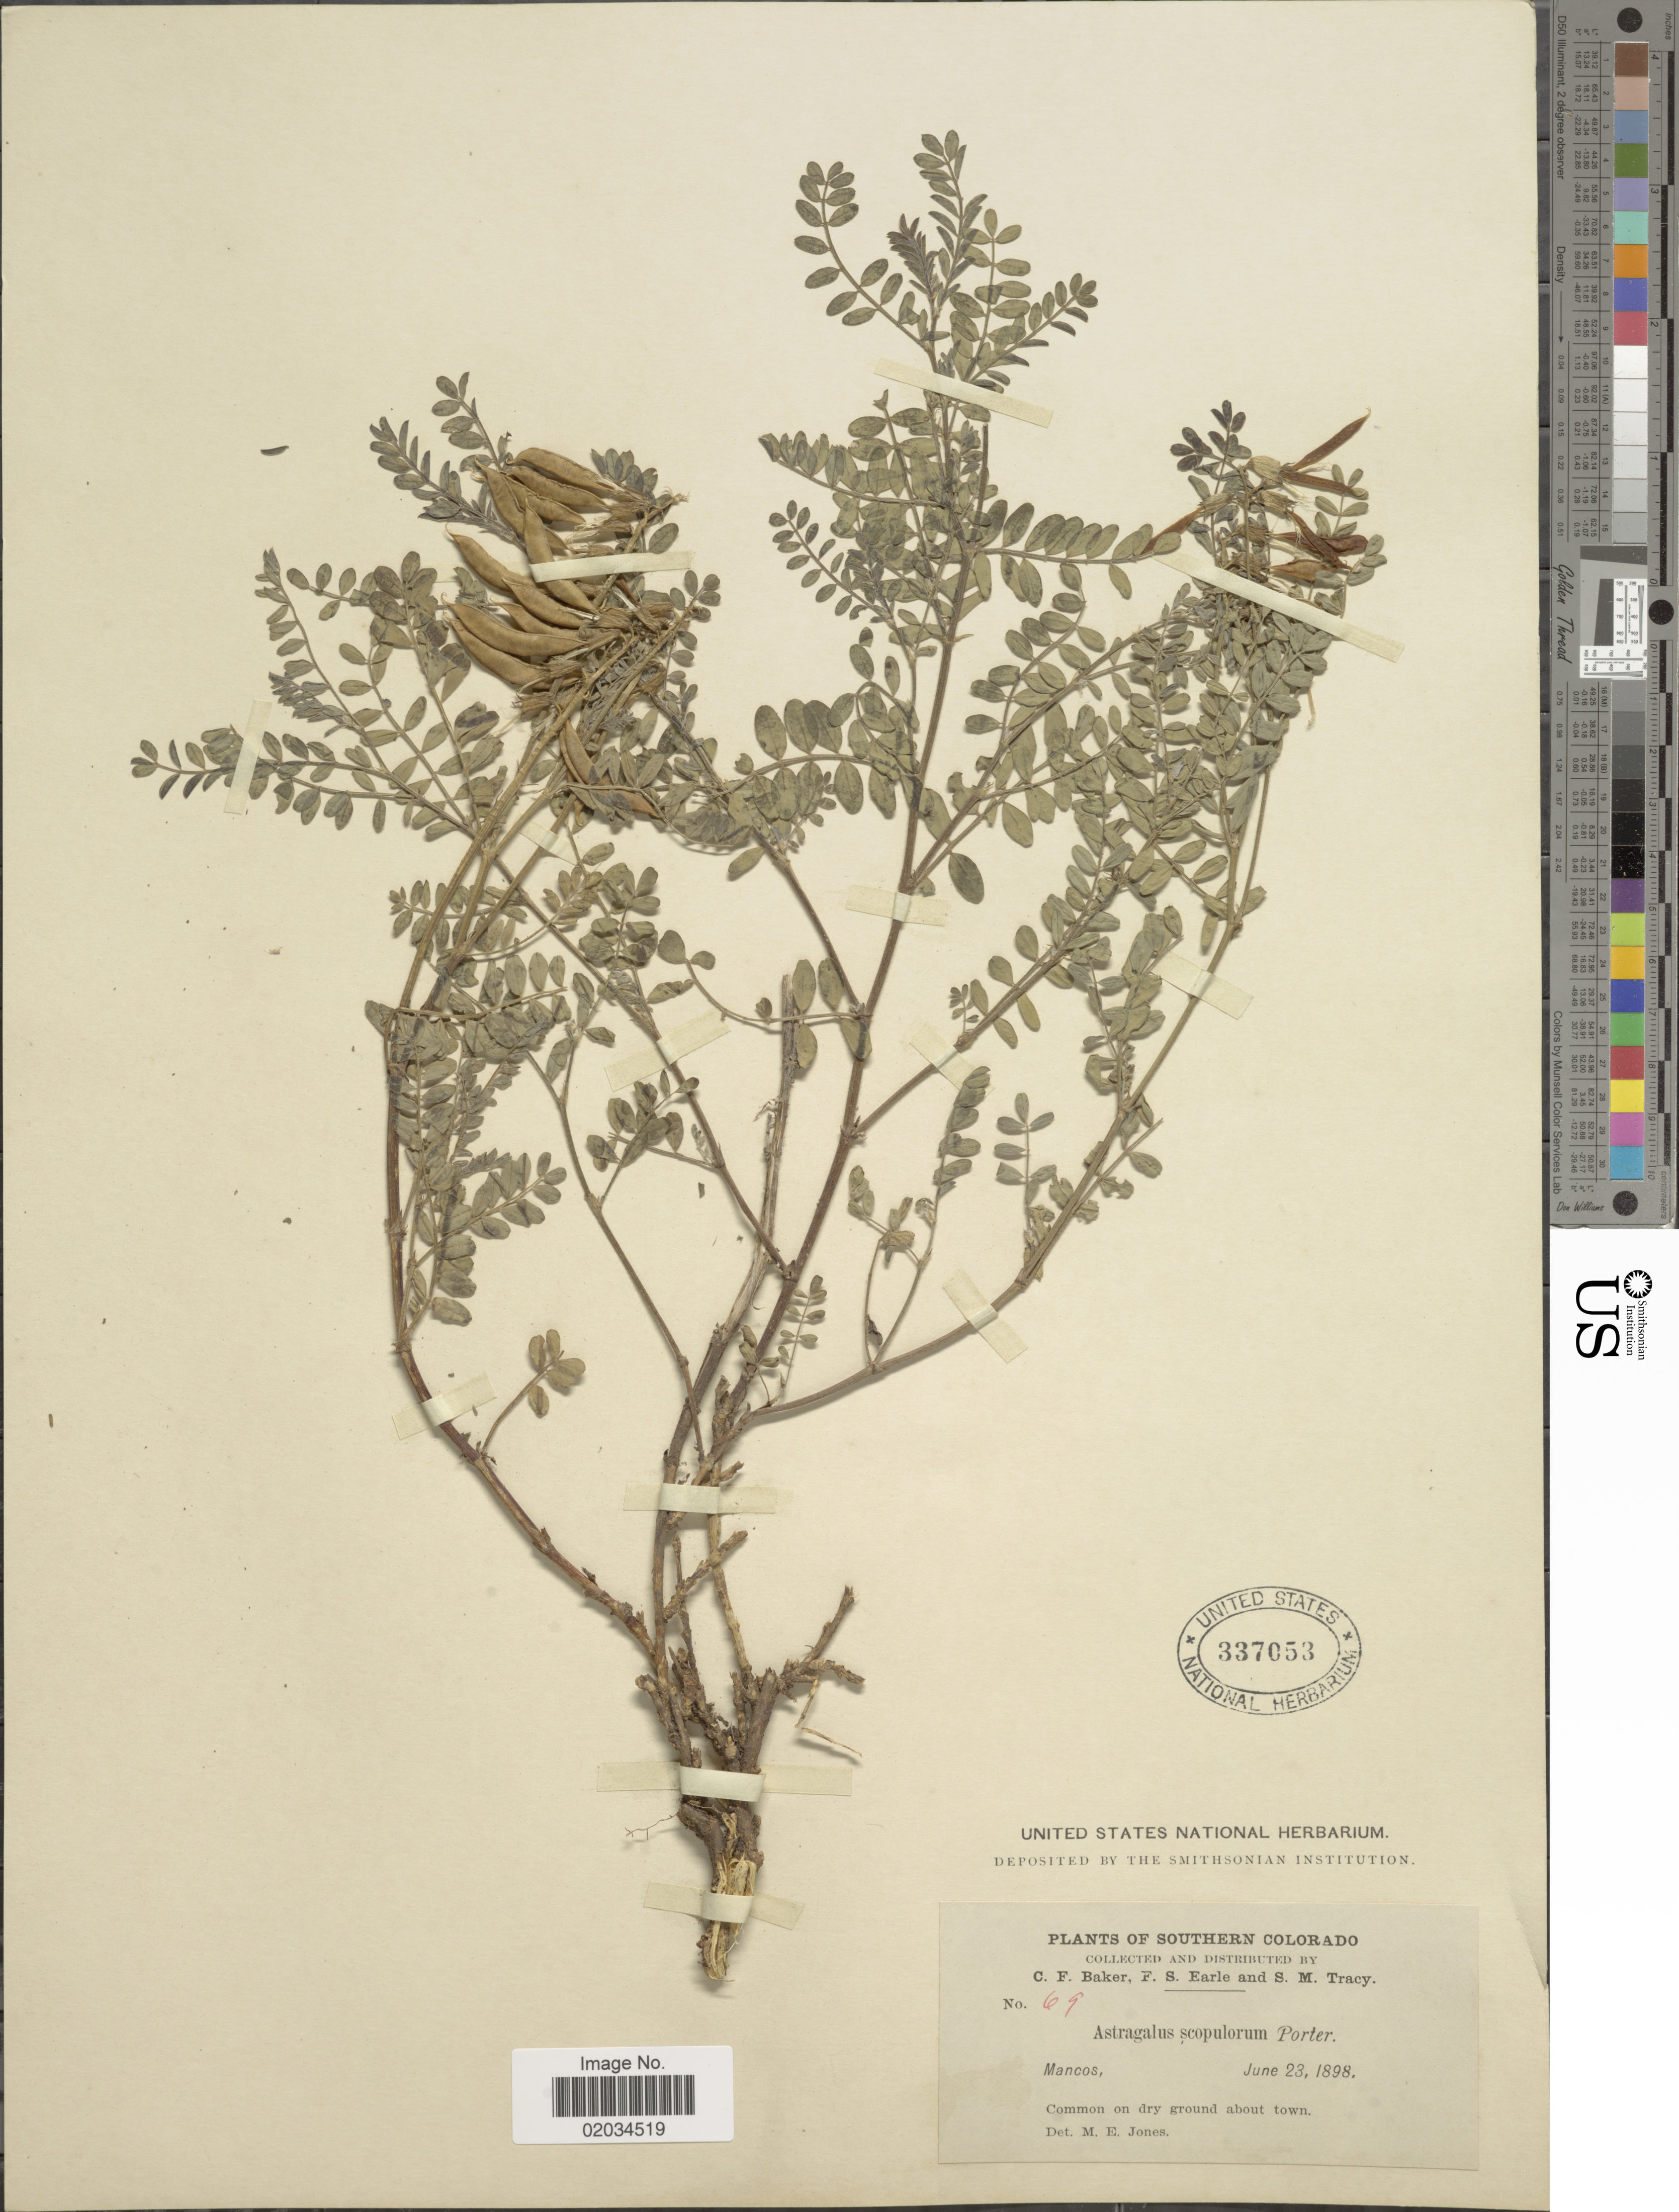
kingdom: Plantae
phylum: Tracheophyta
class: Magnoliopsida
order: Fabales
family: Fabaceae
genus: Astragalus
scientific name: Astragalus scopulorum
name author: Porter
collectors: C. F. Baker, F. S. Earle & S. M. Tracy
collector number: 69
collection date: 1898-06-23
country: United States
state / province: Colorado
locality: Southern Colorado, Mancos, common on dry ground about town.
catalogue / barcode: US 337053